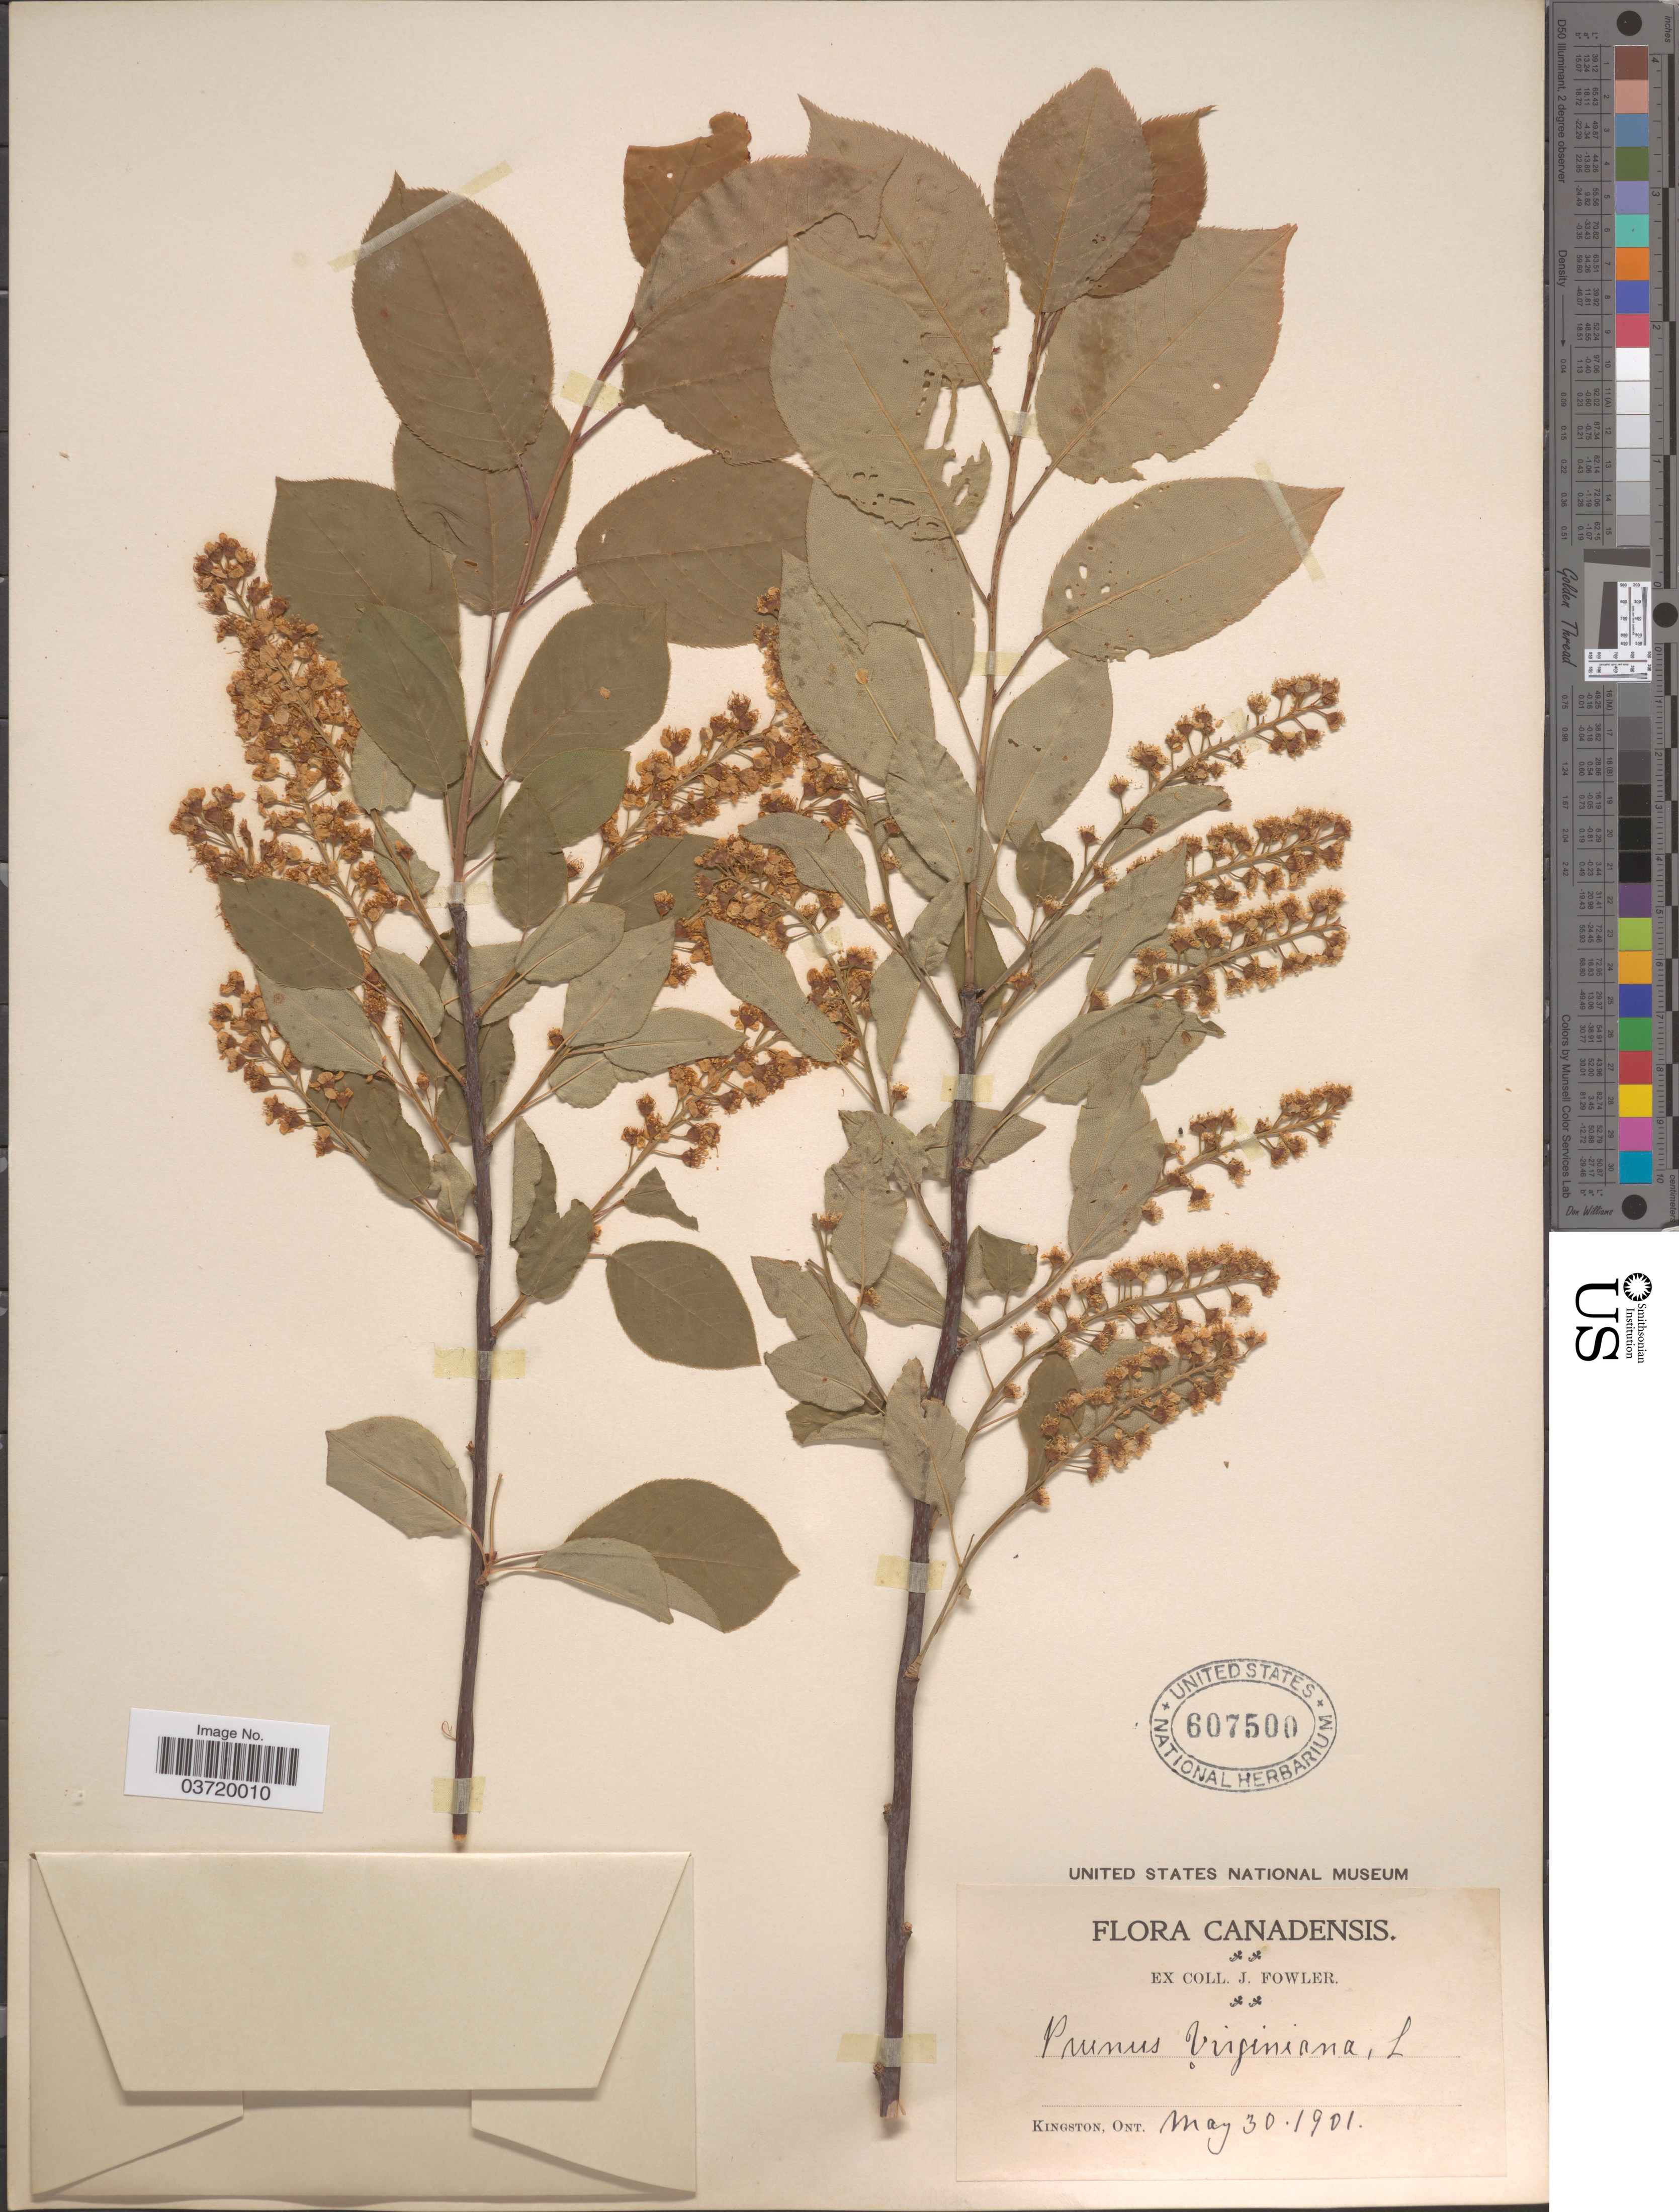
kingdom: Plantae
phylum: Tracheophyta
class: Magnoliopsida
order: Rosales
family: Rosaceae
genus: Prunus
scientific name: Prunus virginiana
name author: L.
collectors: J. Fowler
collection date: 1901-05-30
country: Canada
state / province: Ontario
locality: Kingston.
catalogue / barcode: US 607500